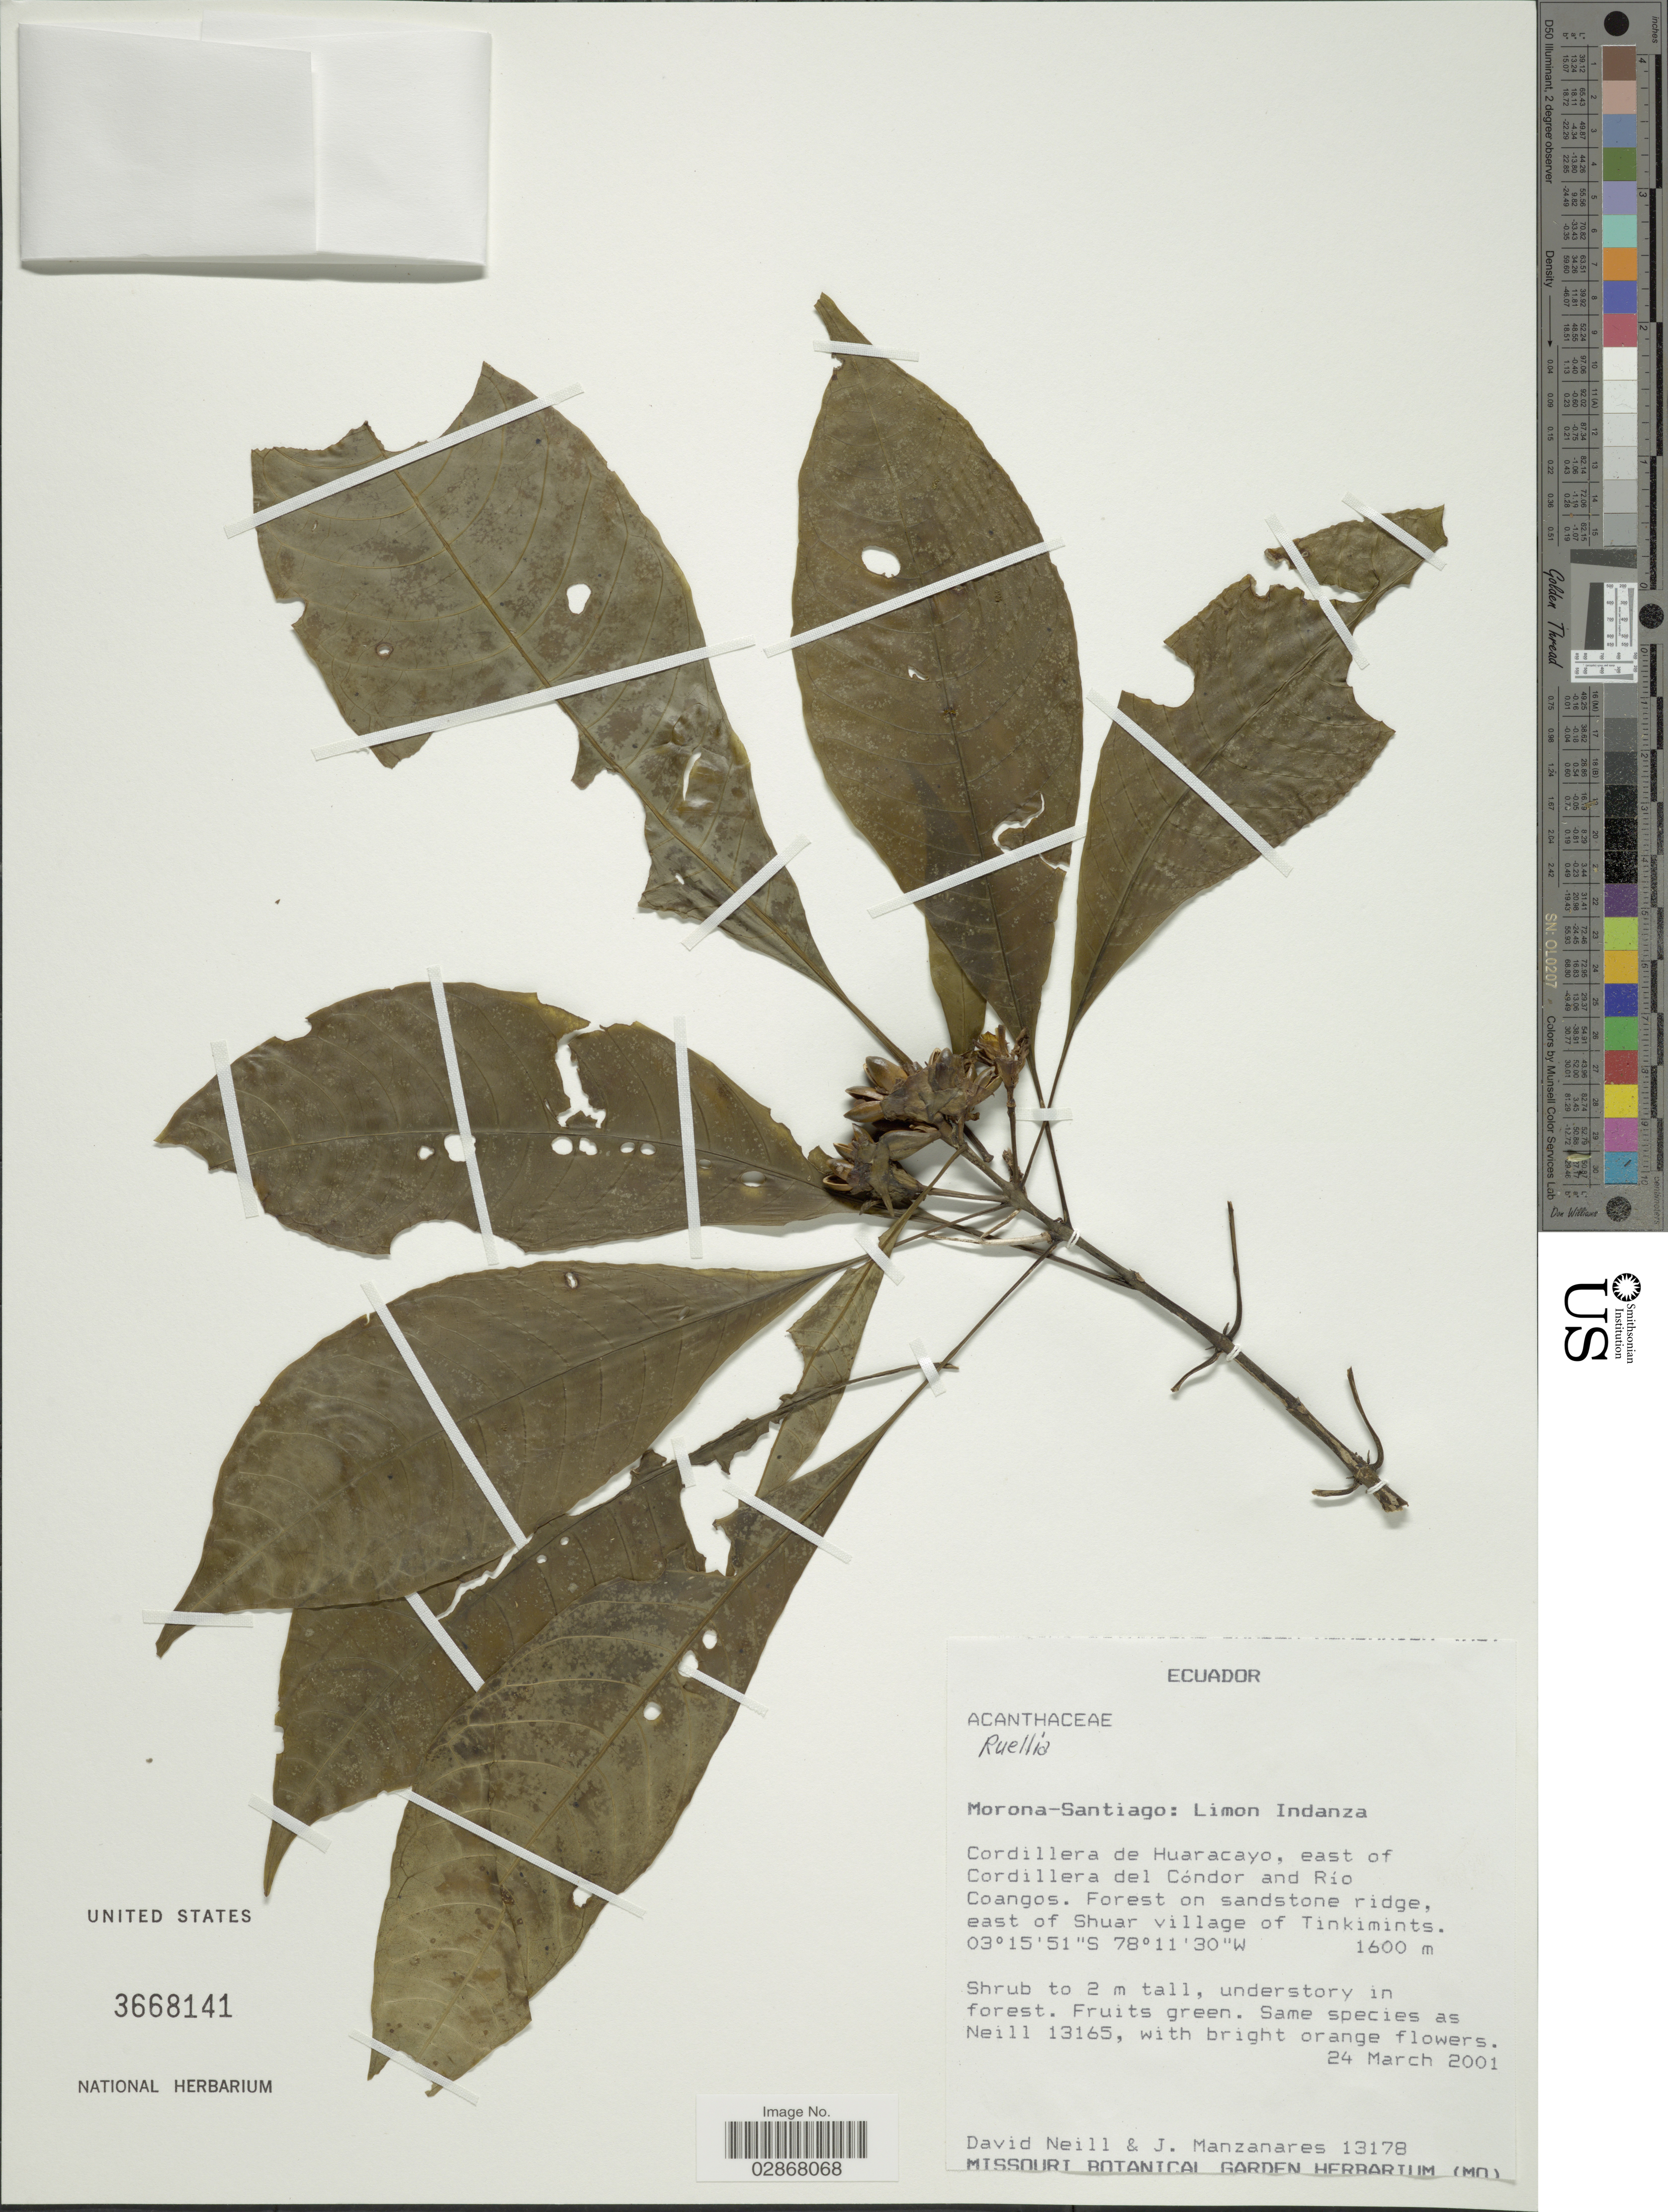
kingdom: Plantae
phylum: Tracheophyta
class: Magnoliopsida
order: Lamiales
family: Acanthaceae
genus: Aphelandra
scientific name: Aphelandra sp.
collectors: D. Neill & J. Manzanares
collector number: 13178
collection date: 2001-03-24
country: Ecuador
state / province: Morona-Santiago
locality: Morona-Santiago: Limon Indanza. Cordillera de Huaracayo, east of Cordillera del Cóndor and Río Coangos. Forest on sandstone ridge, east of Shuar village of Tinkimints.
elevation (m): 1600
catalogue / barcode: US 3668141